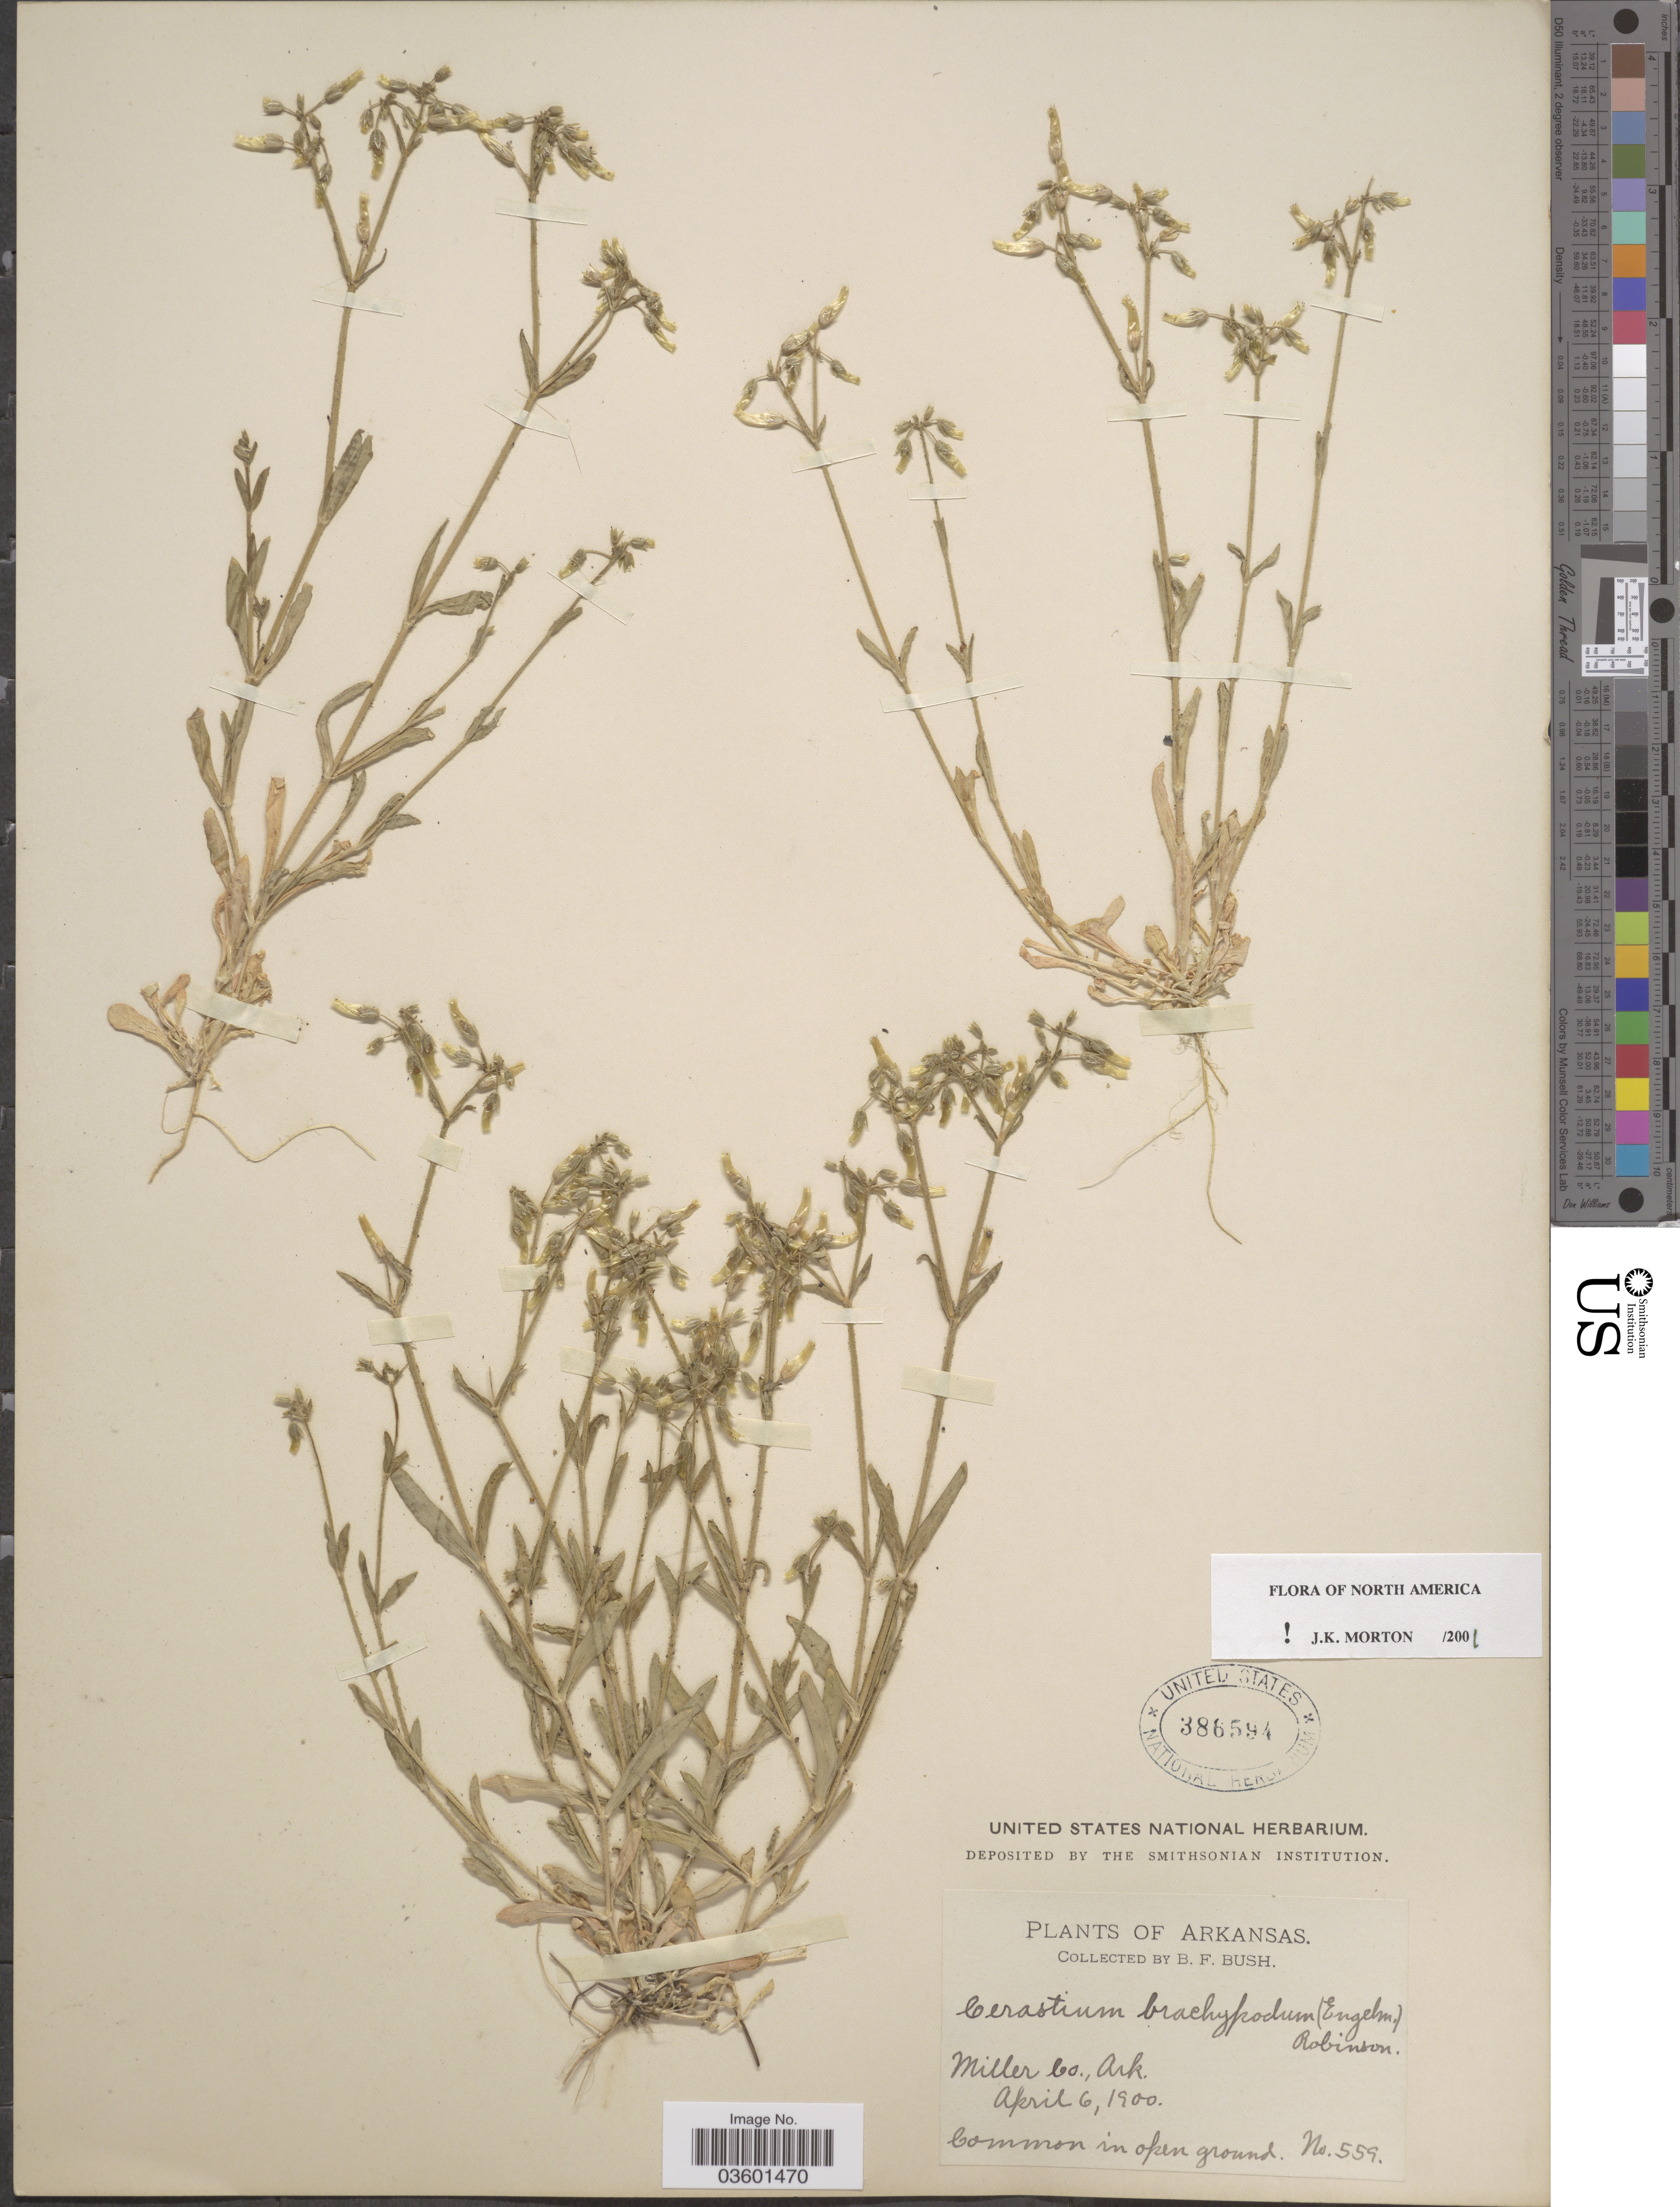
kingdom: Plantae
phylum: Tracheophyta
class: Magnoliopsida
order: Caryophyllales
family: Caryophyllaceae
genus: Cerastium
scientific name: Cerastium brachypodum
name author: (Engelm. ex A. Gray) B.L. Rob.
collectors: B. F. Bush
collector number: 559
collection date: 1900-04-06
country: United States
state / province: Arkansas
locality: Miller Co.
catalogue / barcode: US 386594